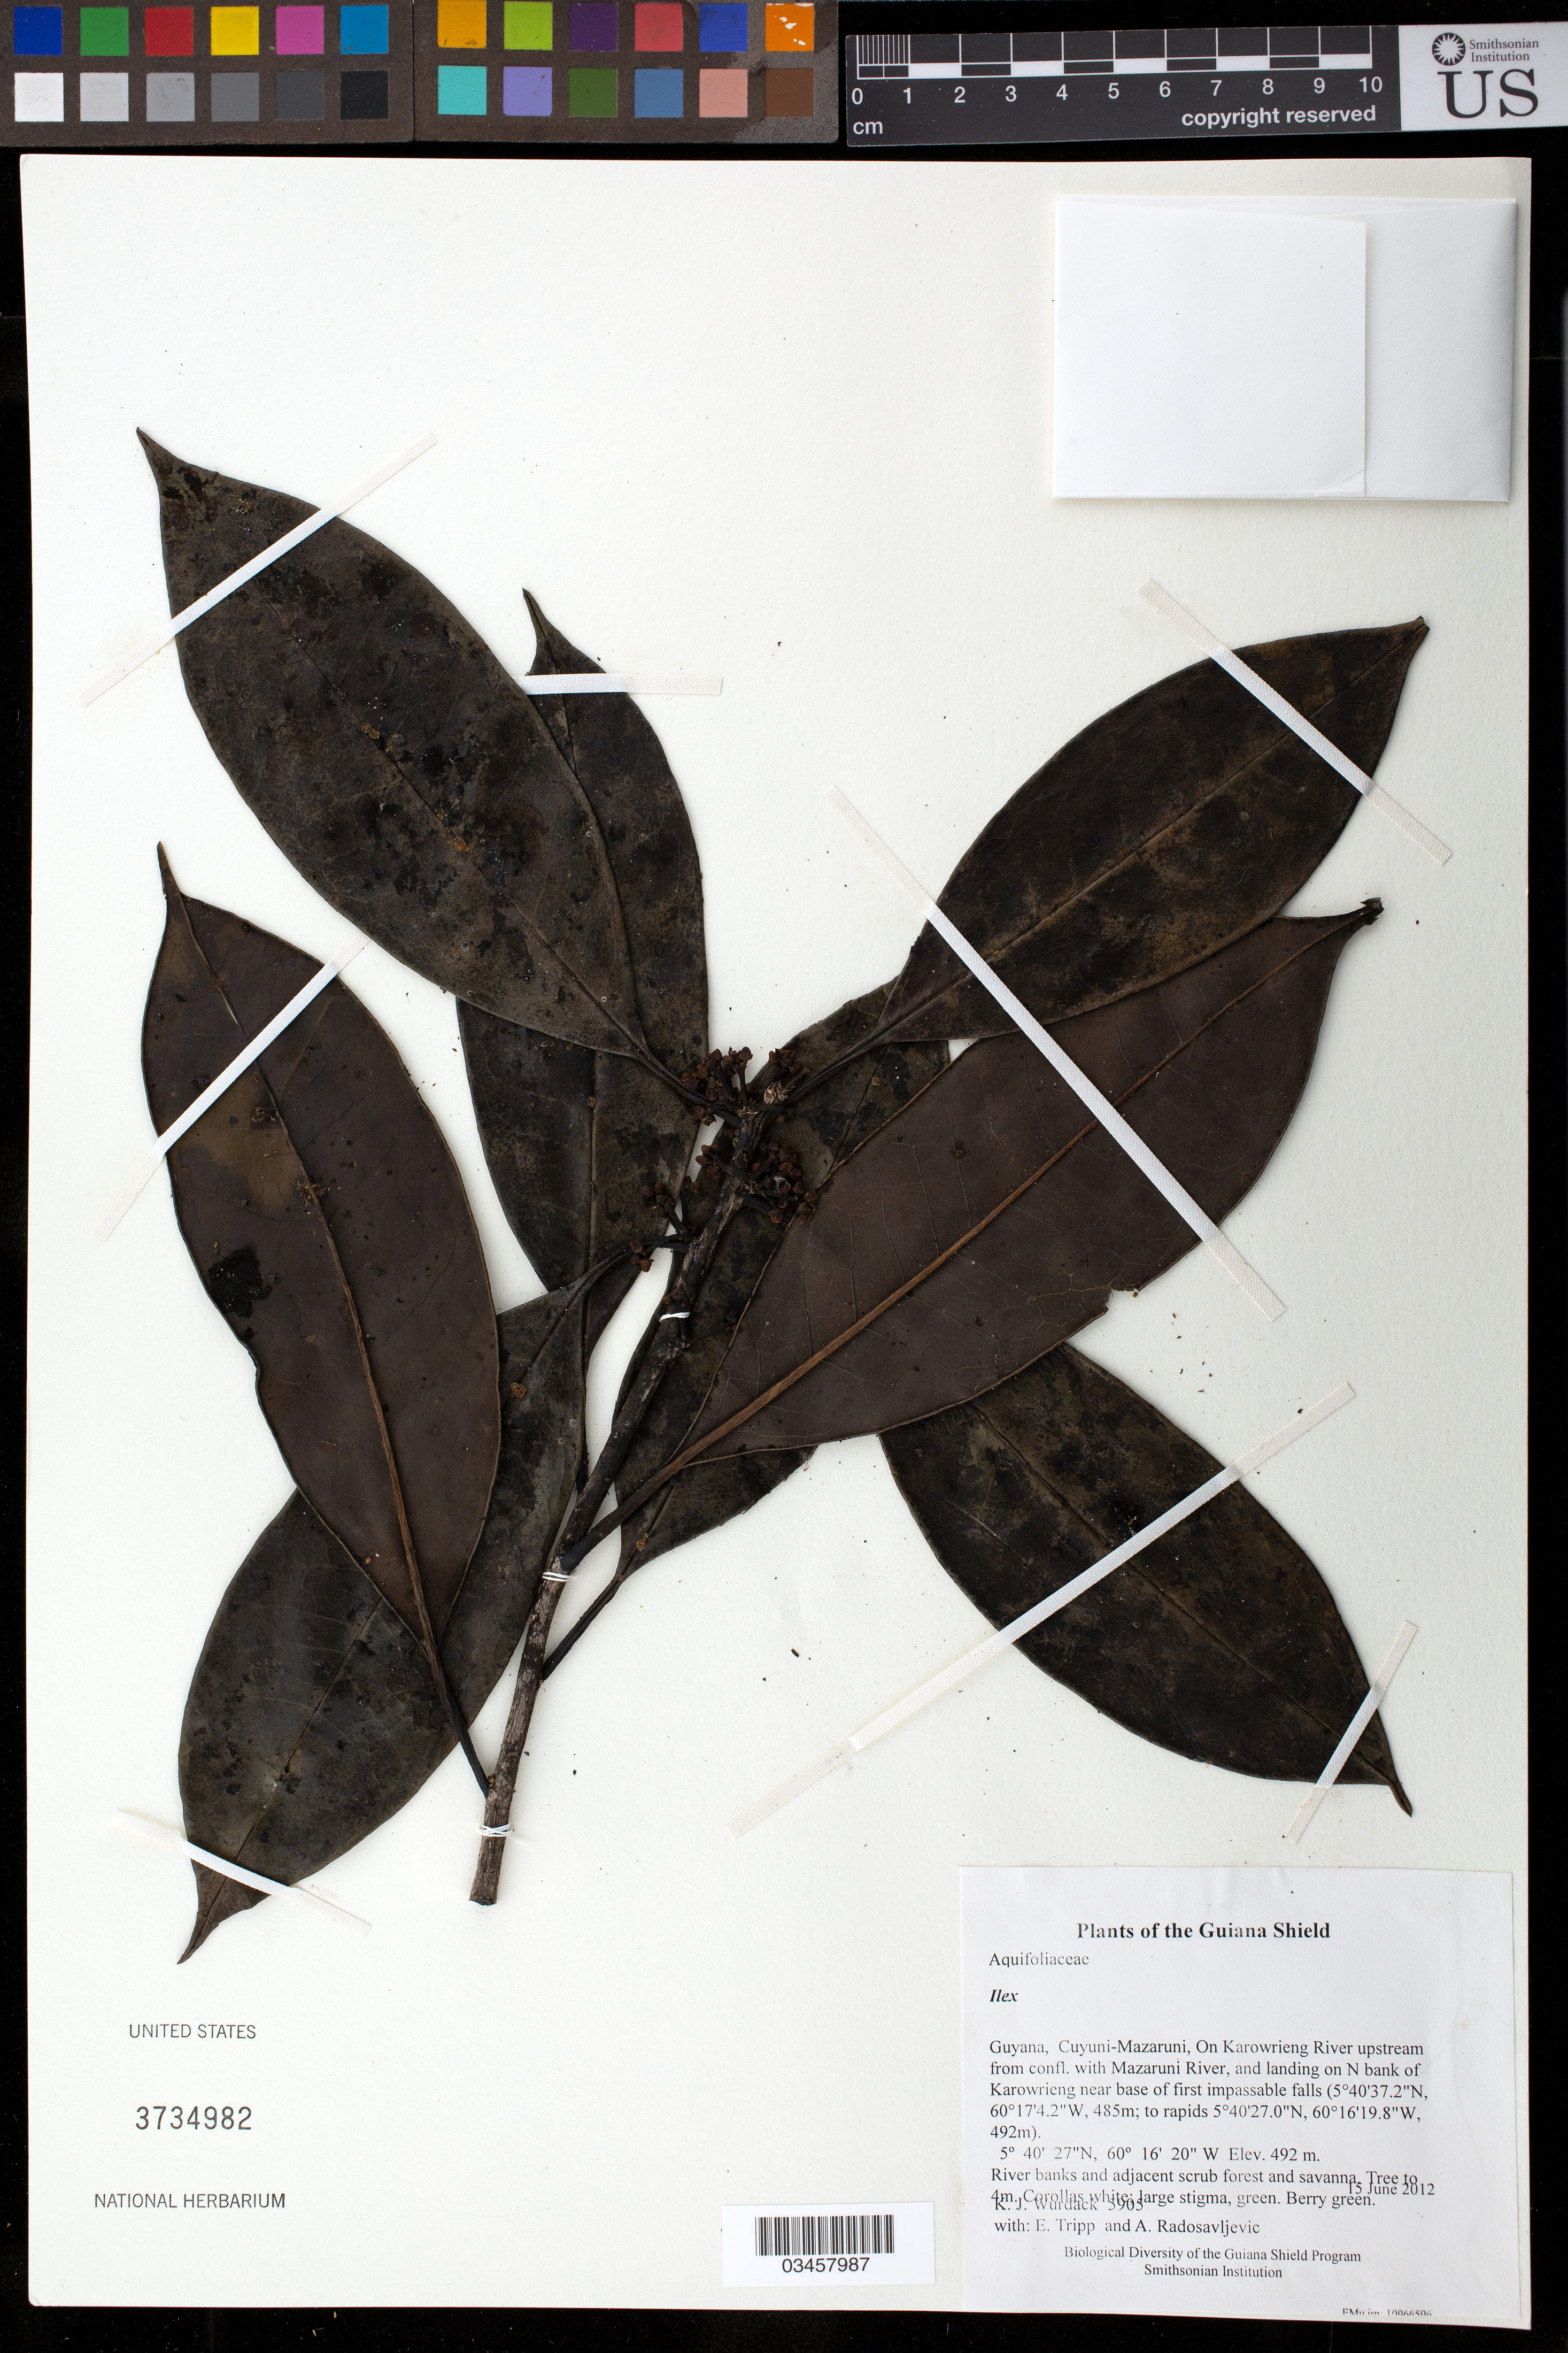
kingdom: Plantae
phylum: Tracheophyta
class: Magnoliopsida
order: Aquifoliales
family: Aquifoliaceae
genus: Ilex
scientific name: Ilex sp.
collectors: K. Wurdack, E. Tripp & A. Radosavljevic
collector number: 5905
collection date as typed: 15 June 2012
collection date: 2012-06-15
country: Guyana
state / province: Cuyuni-Mazaruni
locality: On Karowrieng River upstream from confl. with Mazaruni River, and landing on N bank of Karowrieng near base of first impassable falls (5°40'37.2"N, 60°17'4.2"W, 485m; to rapids 5°40'27.0"N, 60°16'19.8"W, 492m)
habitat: River banks and adjacent scrub forest and savanna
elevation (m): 492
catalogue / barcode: US 3734982